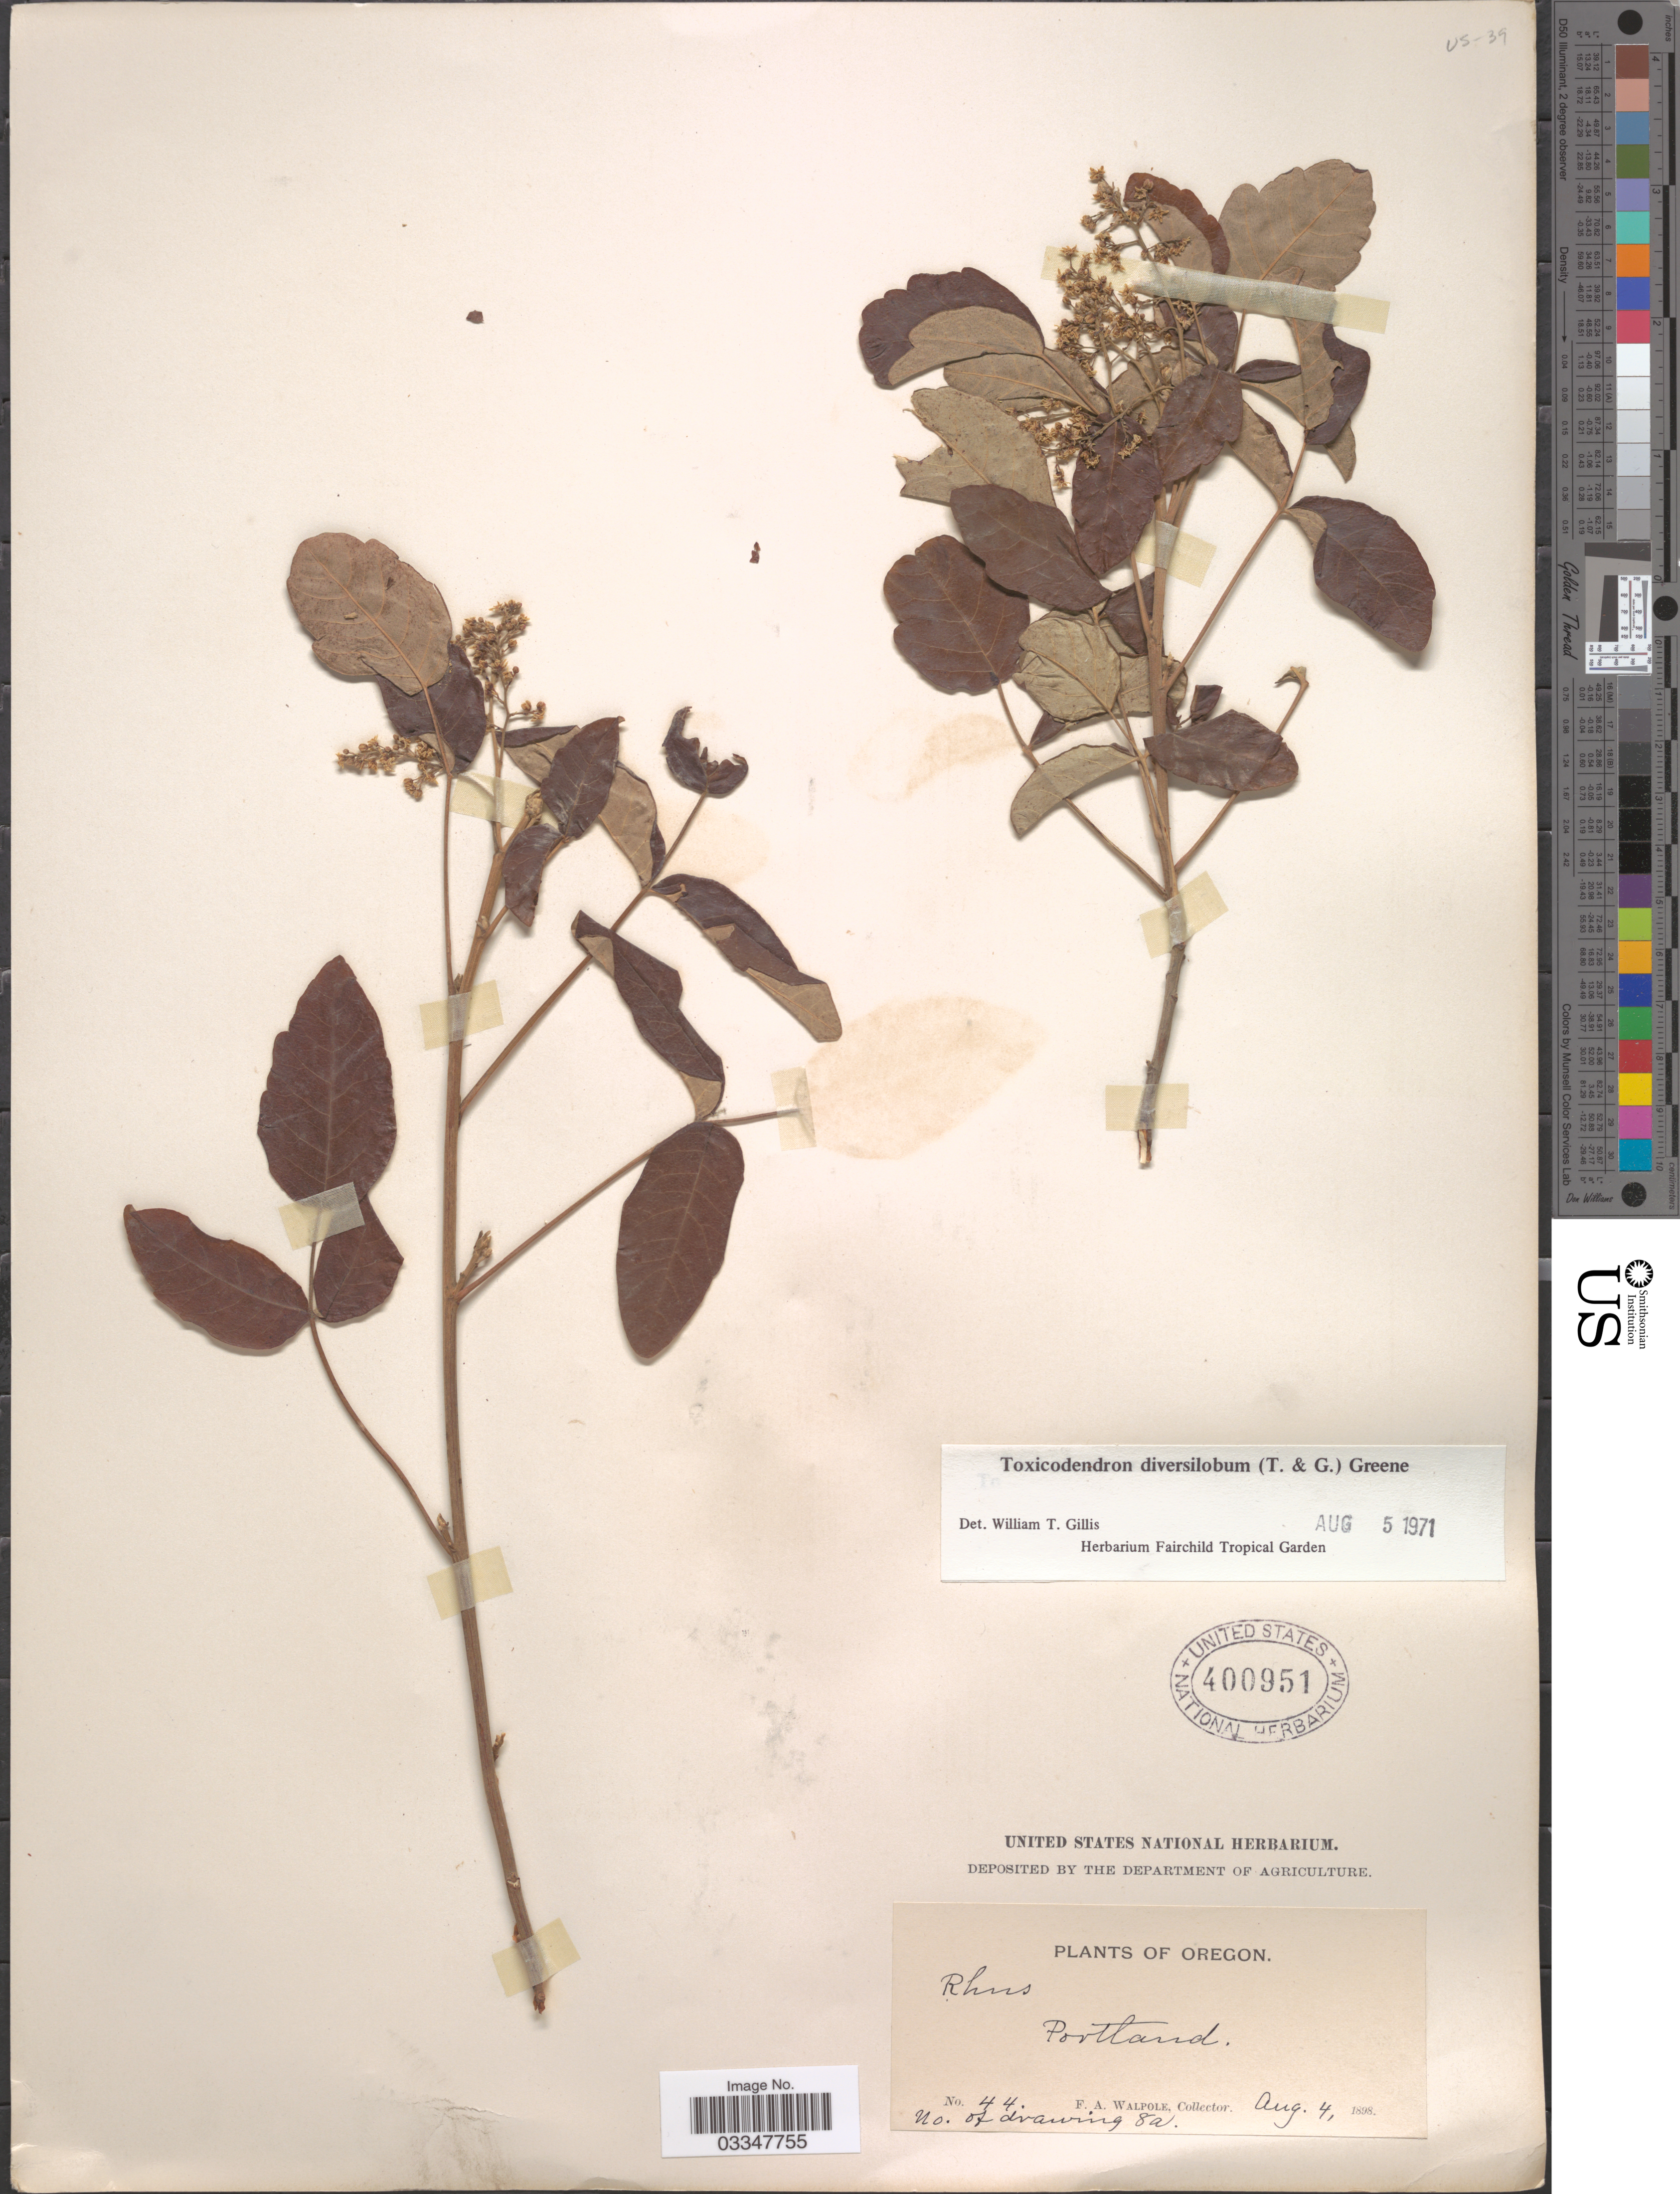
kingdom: Plantae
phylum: Tracheophyta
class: Magnoliopsida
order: Sapindales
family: Anacardiaceae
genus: Toxicodendron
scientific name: Toxicodendron diversilobum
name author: (Torr. & A. Gray) Greene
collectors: F. Walpole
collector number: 44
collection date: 1898-08-04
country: United States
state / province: Oregon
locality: Portland.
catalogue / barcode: US 400951